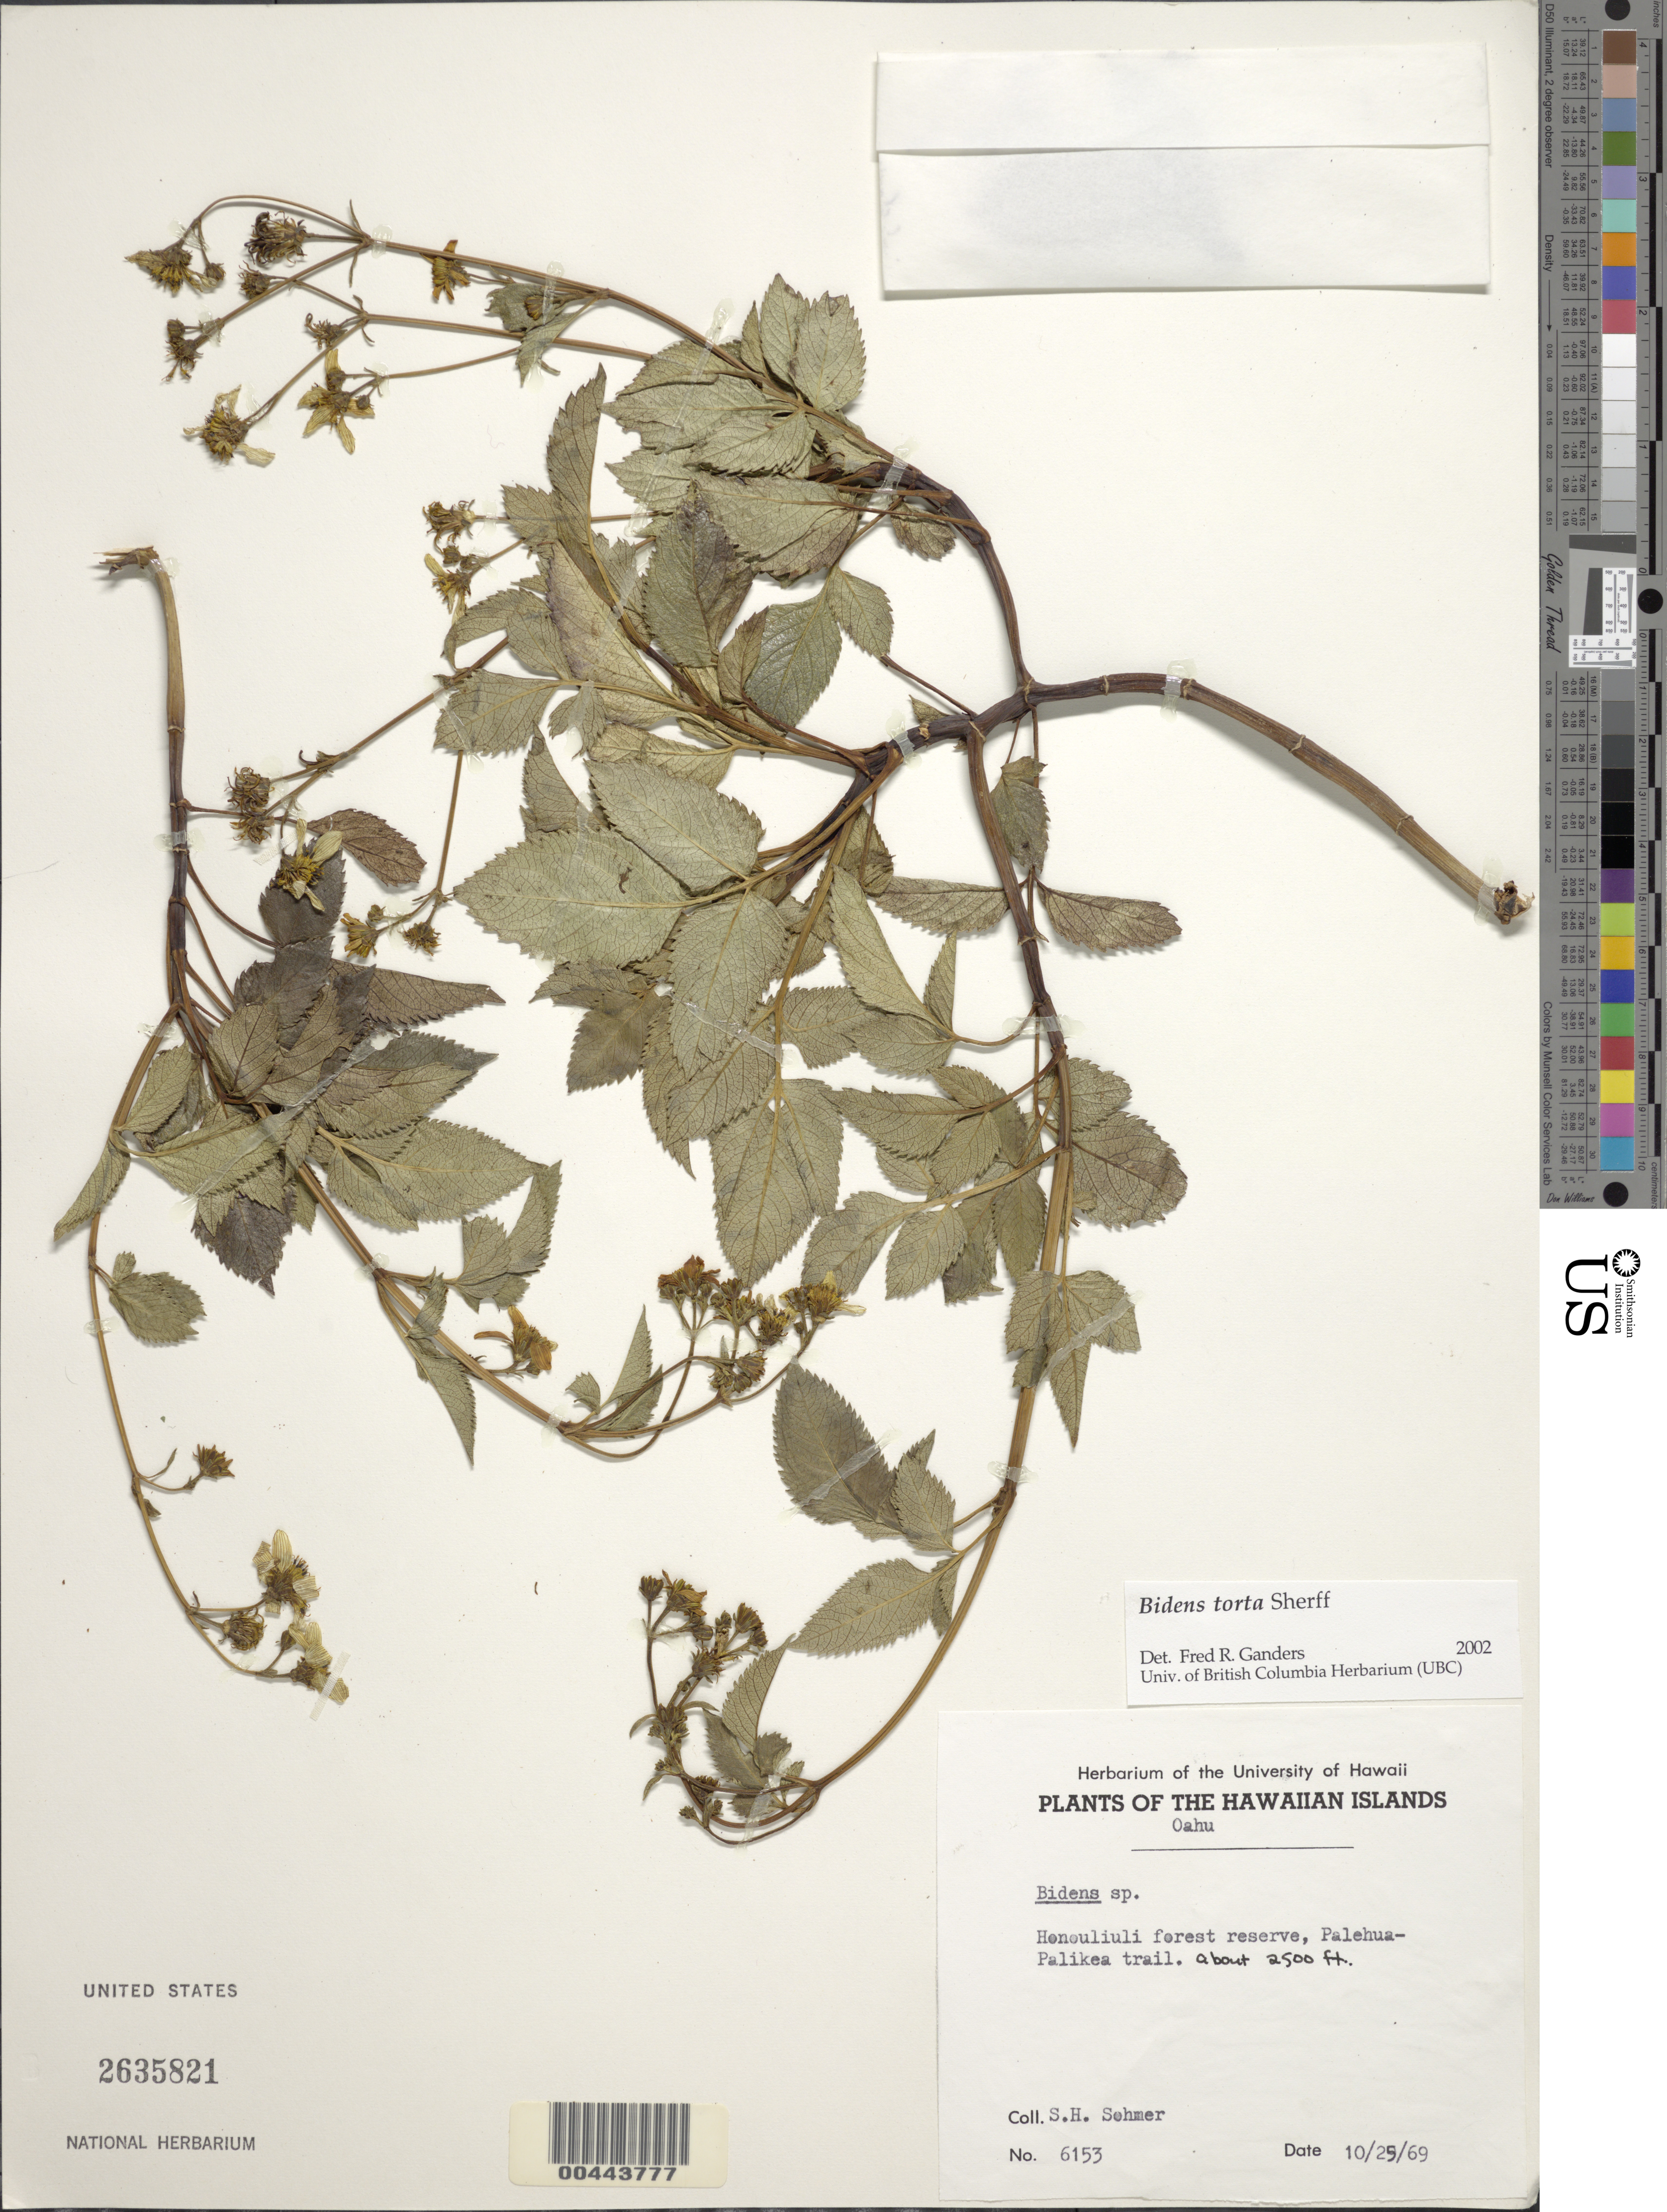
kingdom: Plantae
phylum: Tracheophyta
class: Magnoliopsida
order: Asterales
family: Asteraceae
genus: Bidens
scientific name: Bidens torta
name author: Sherff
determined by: Ganders, F. R.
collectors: S. H. Sohmer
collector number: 6153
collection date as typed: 25 Oct 1969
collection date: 1969-10-25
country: United States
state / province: Hawaii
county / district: Honolulu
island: Oahu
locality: Honouliuli Forest Reserve, Palehua-Palikea trail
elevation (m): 762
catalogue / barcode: US 2635821